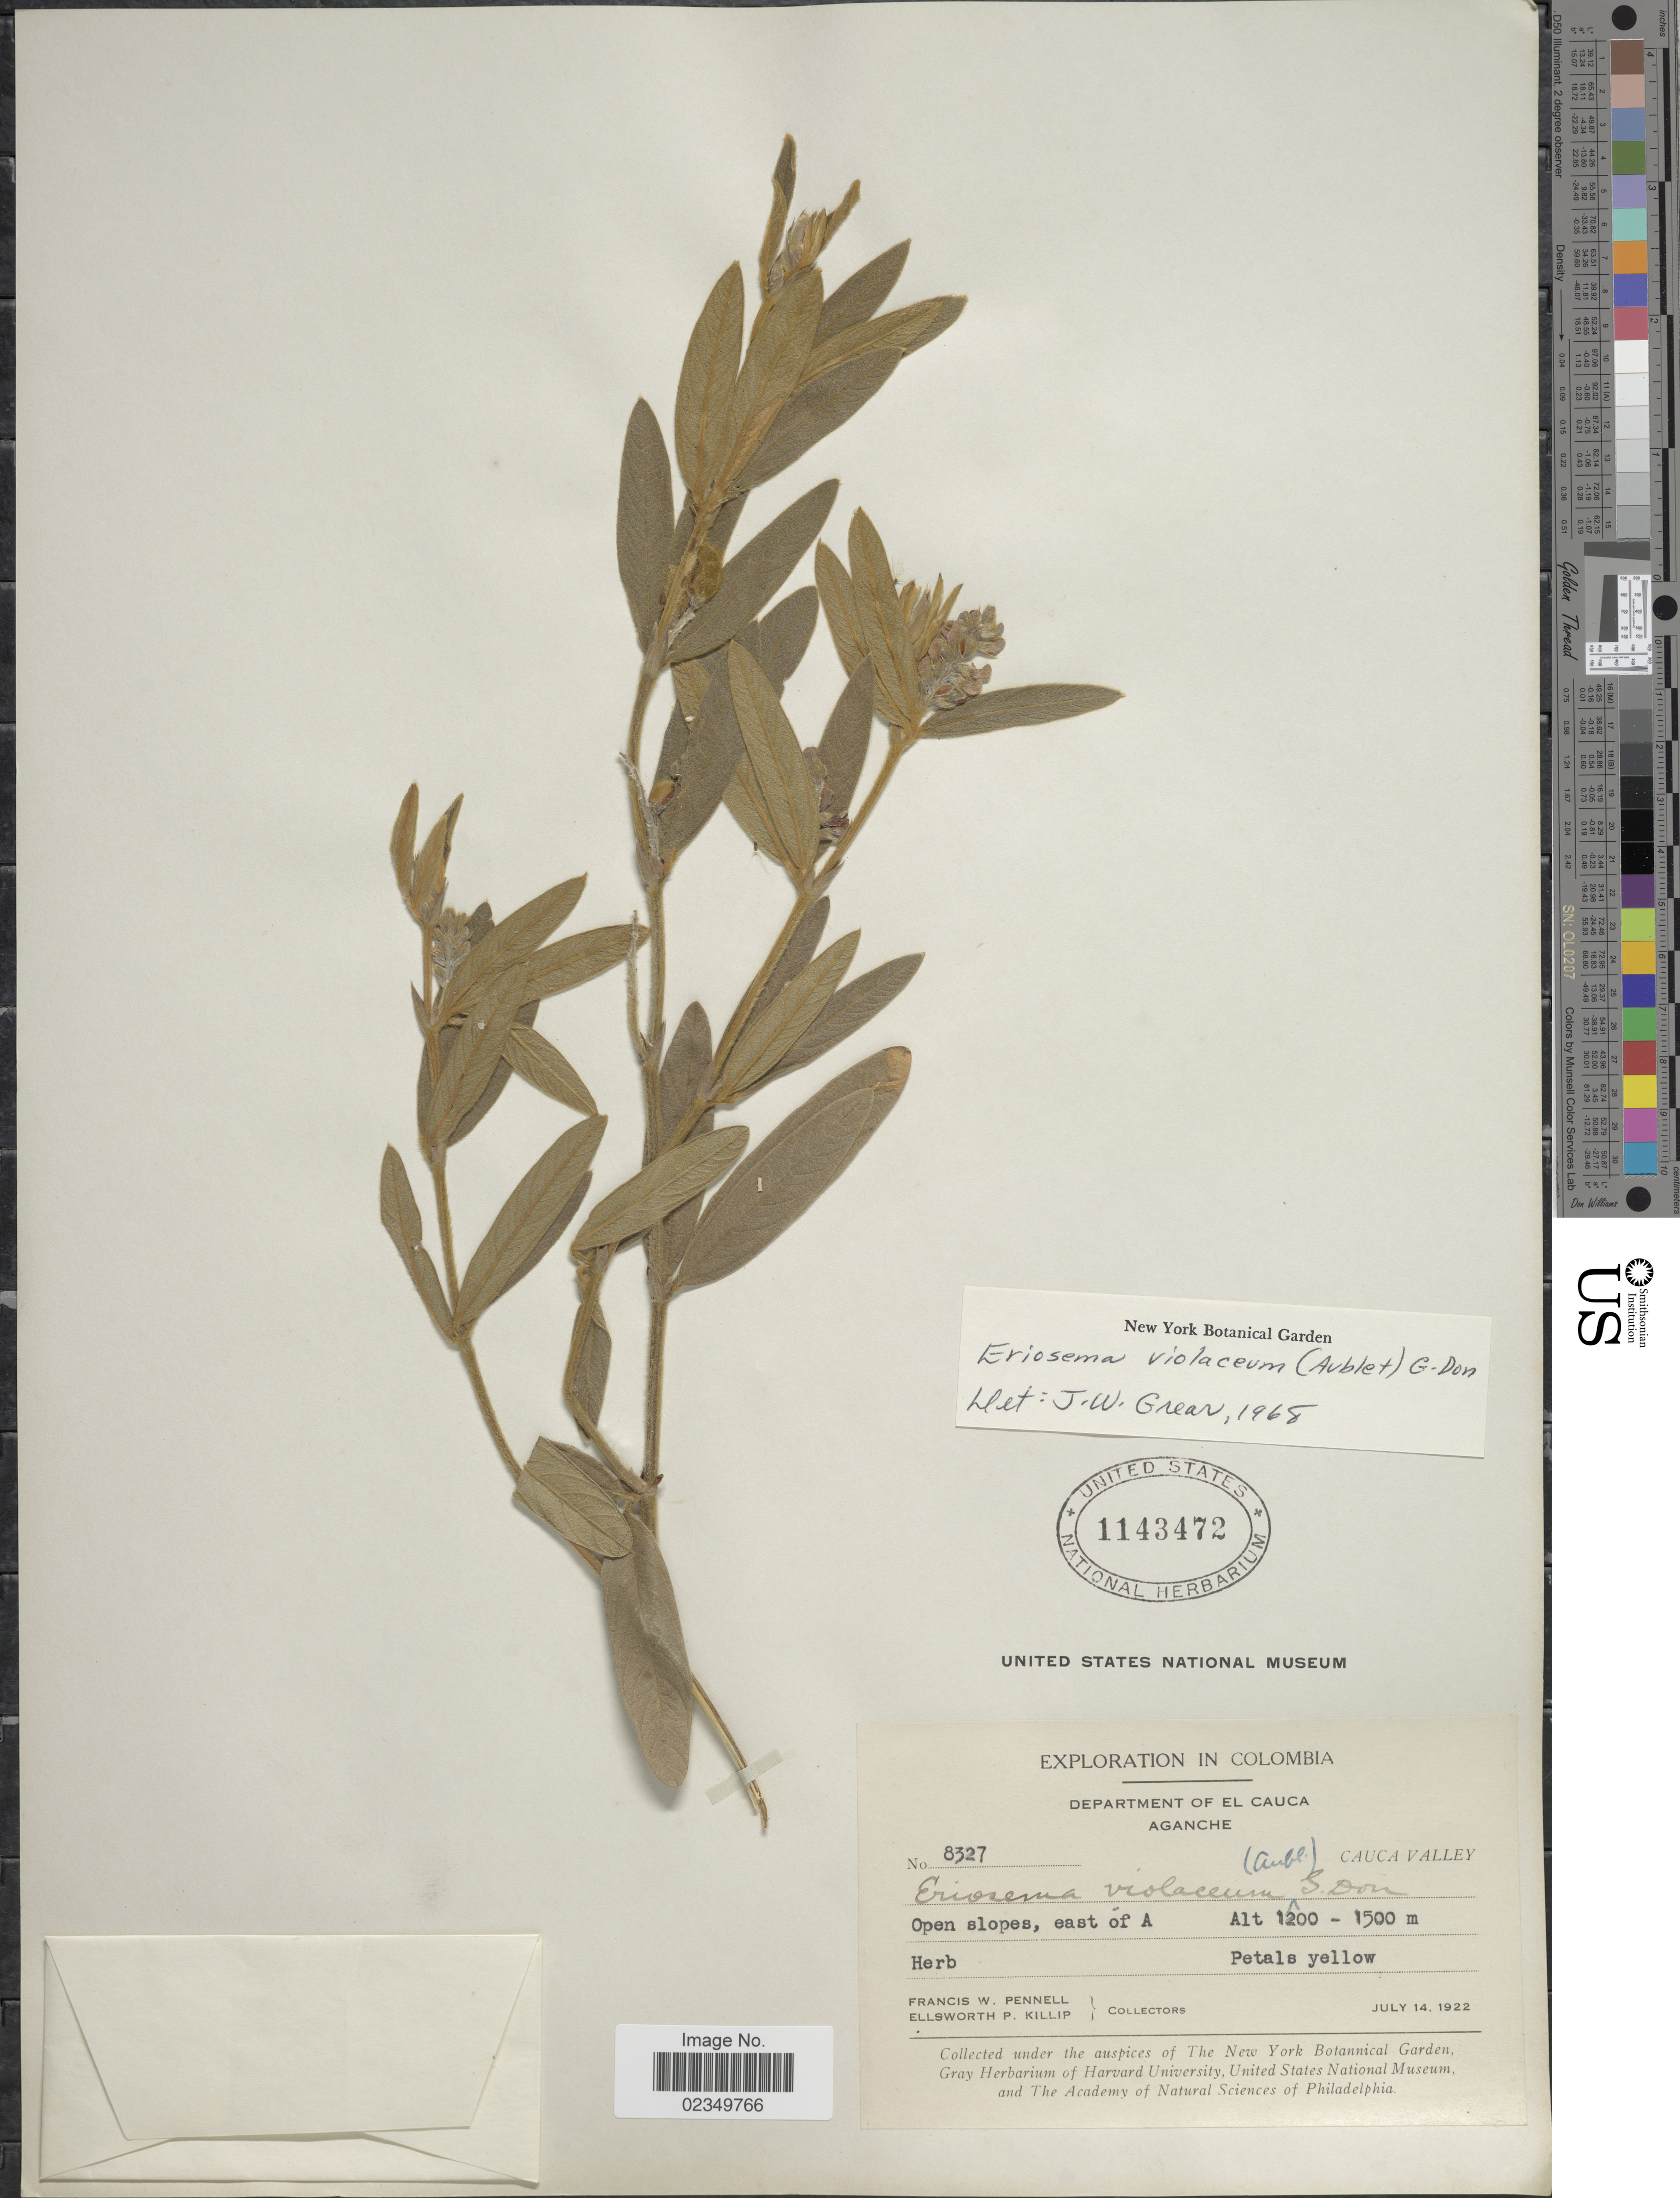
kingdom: Plantae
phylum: Tracheophyta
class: Magnoliopsida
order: Fabales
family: Fabaceae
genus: Eriosema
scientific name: Eriosema violaceum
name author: (Aubl.) G. Don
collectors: F. W. Pennell & E. P. Killip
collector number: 8327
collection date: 1922-07-14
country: Colombia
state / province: Cauca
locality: Department of El Cauca, Aganche, Cauca Valley, open slopes, east of A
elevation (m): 1200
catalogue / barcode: US 1143472